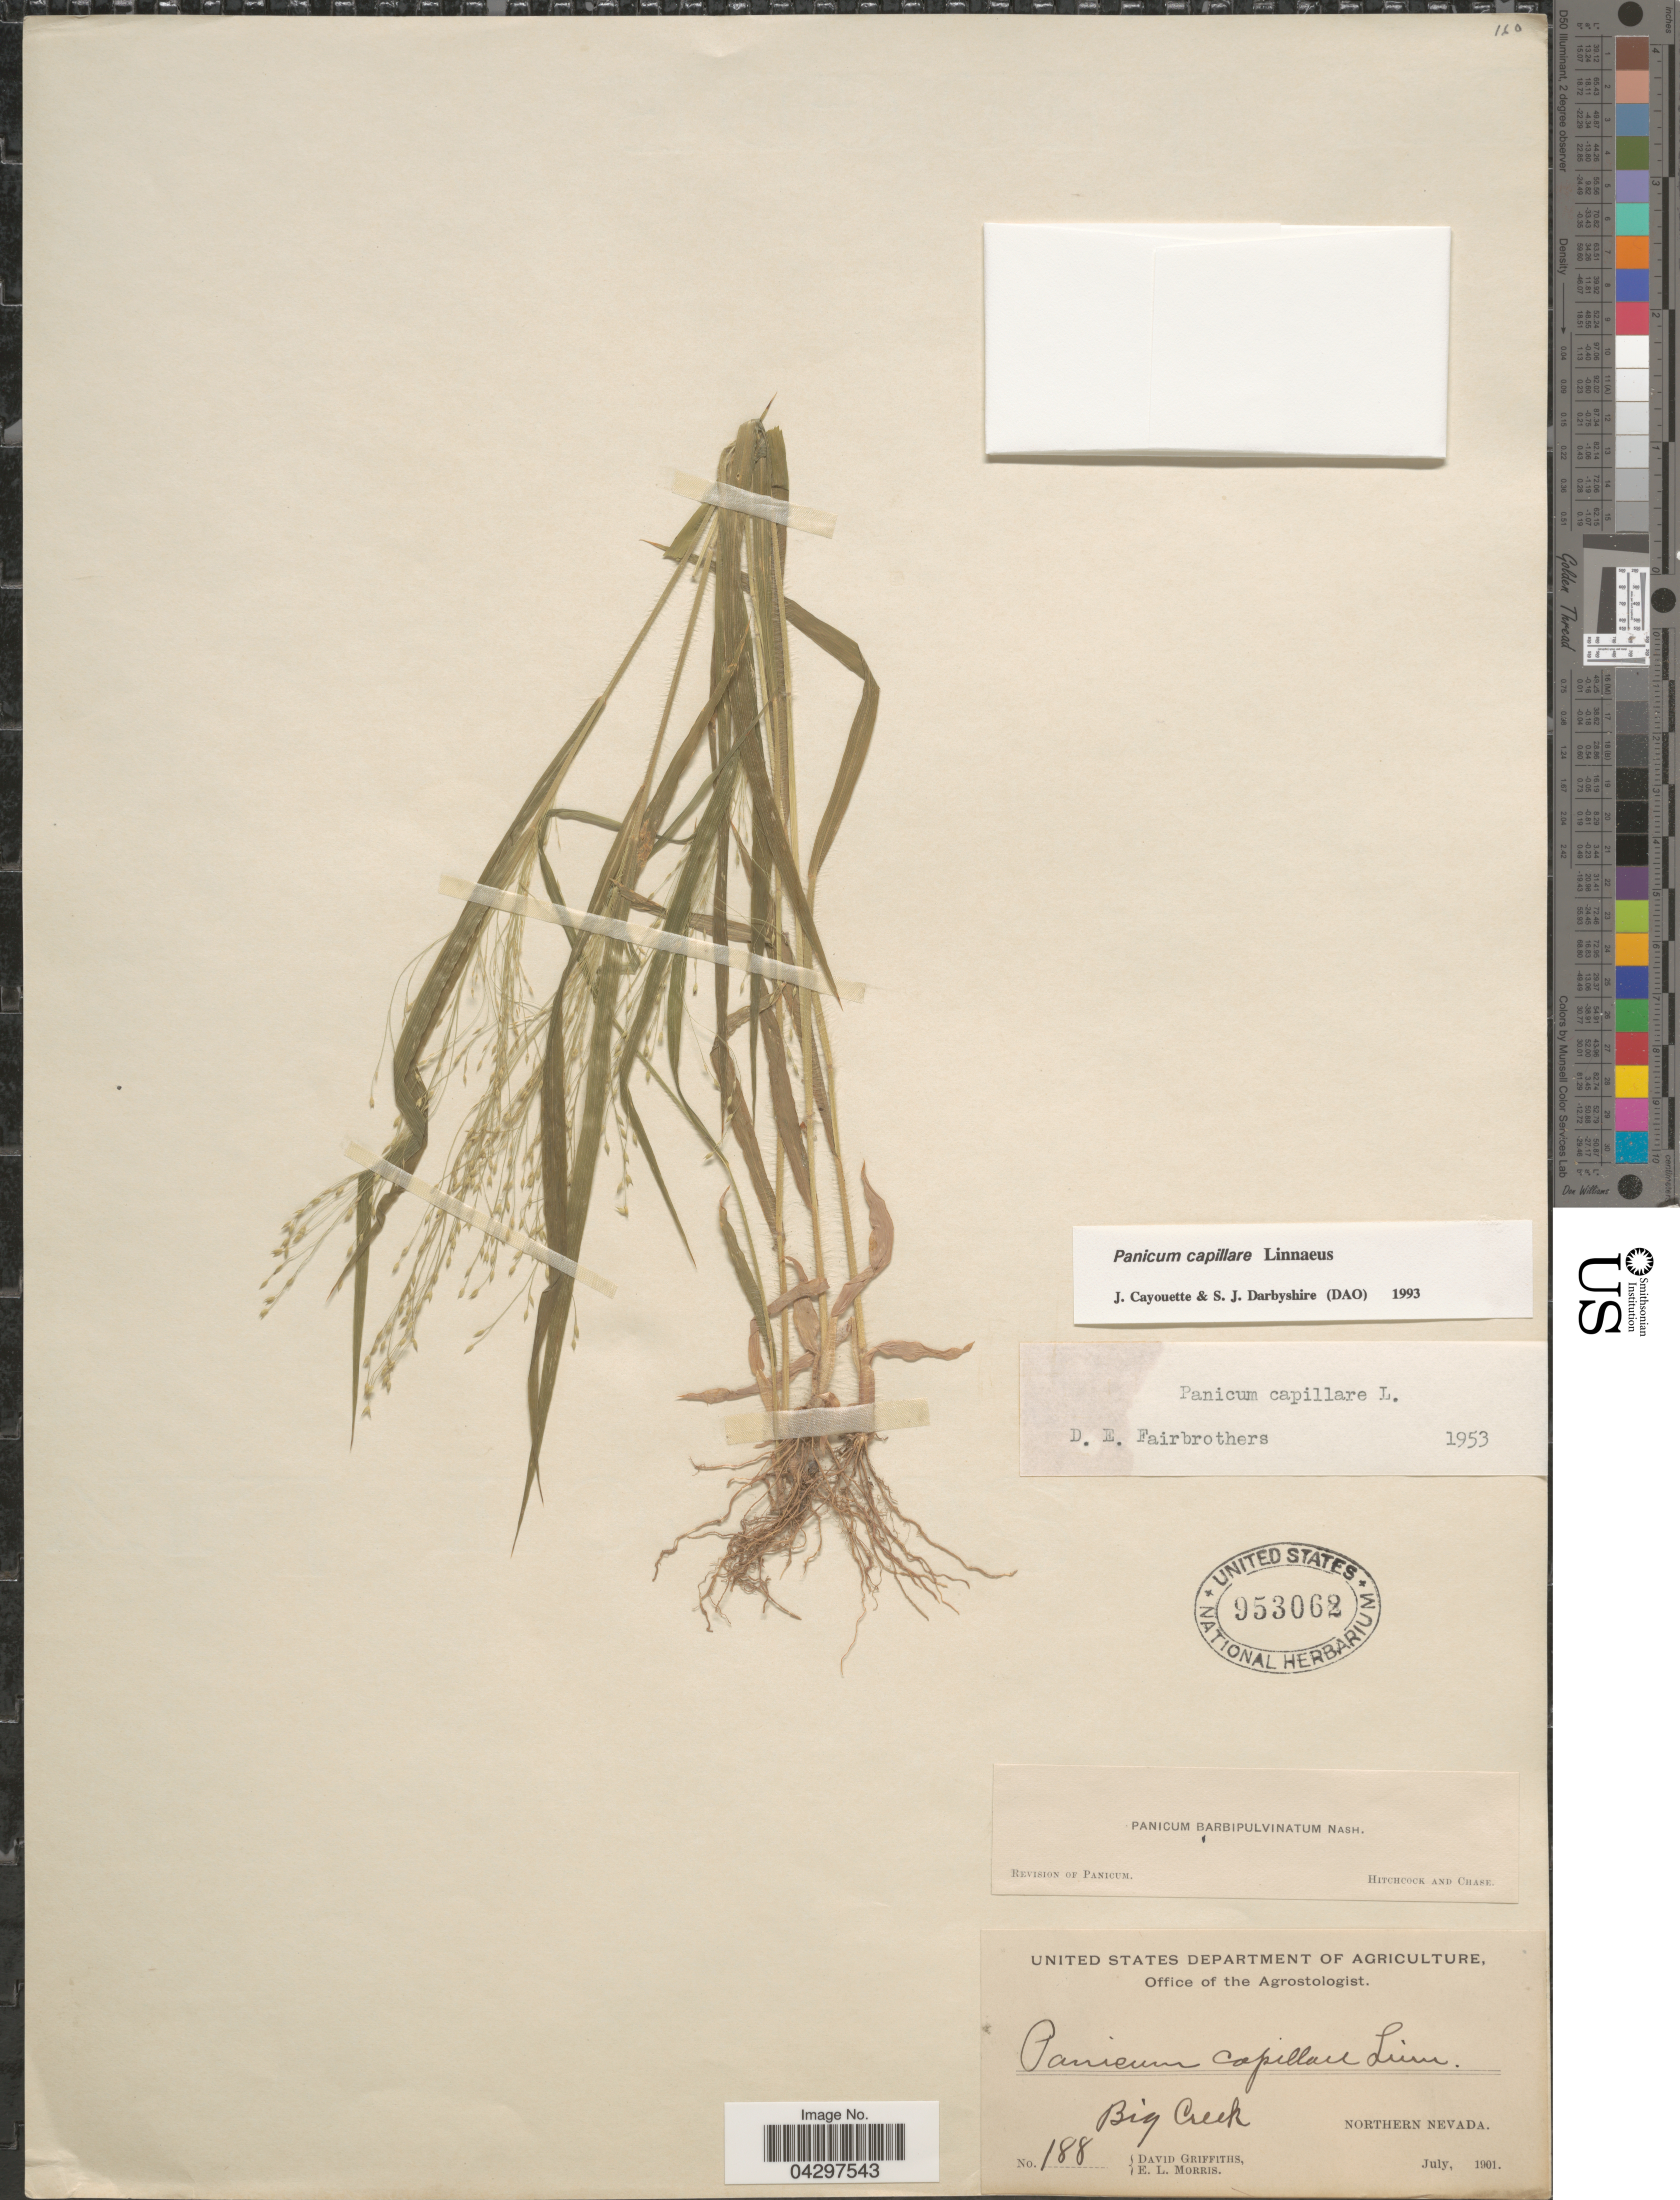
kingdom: Plantae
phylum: Tracheophyta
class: Liliopsida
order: Poales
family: Poaceae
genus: Panicum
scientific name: Panicum capillare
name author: L.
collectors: D. Griffiths & E. Morris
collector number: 188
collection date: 1901-07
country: United States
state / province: Nevada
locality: Big Creek. Northern Nevada.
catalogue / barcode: US 953062